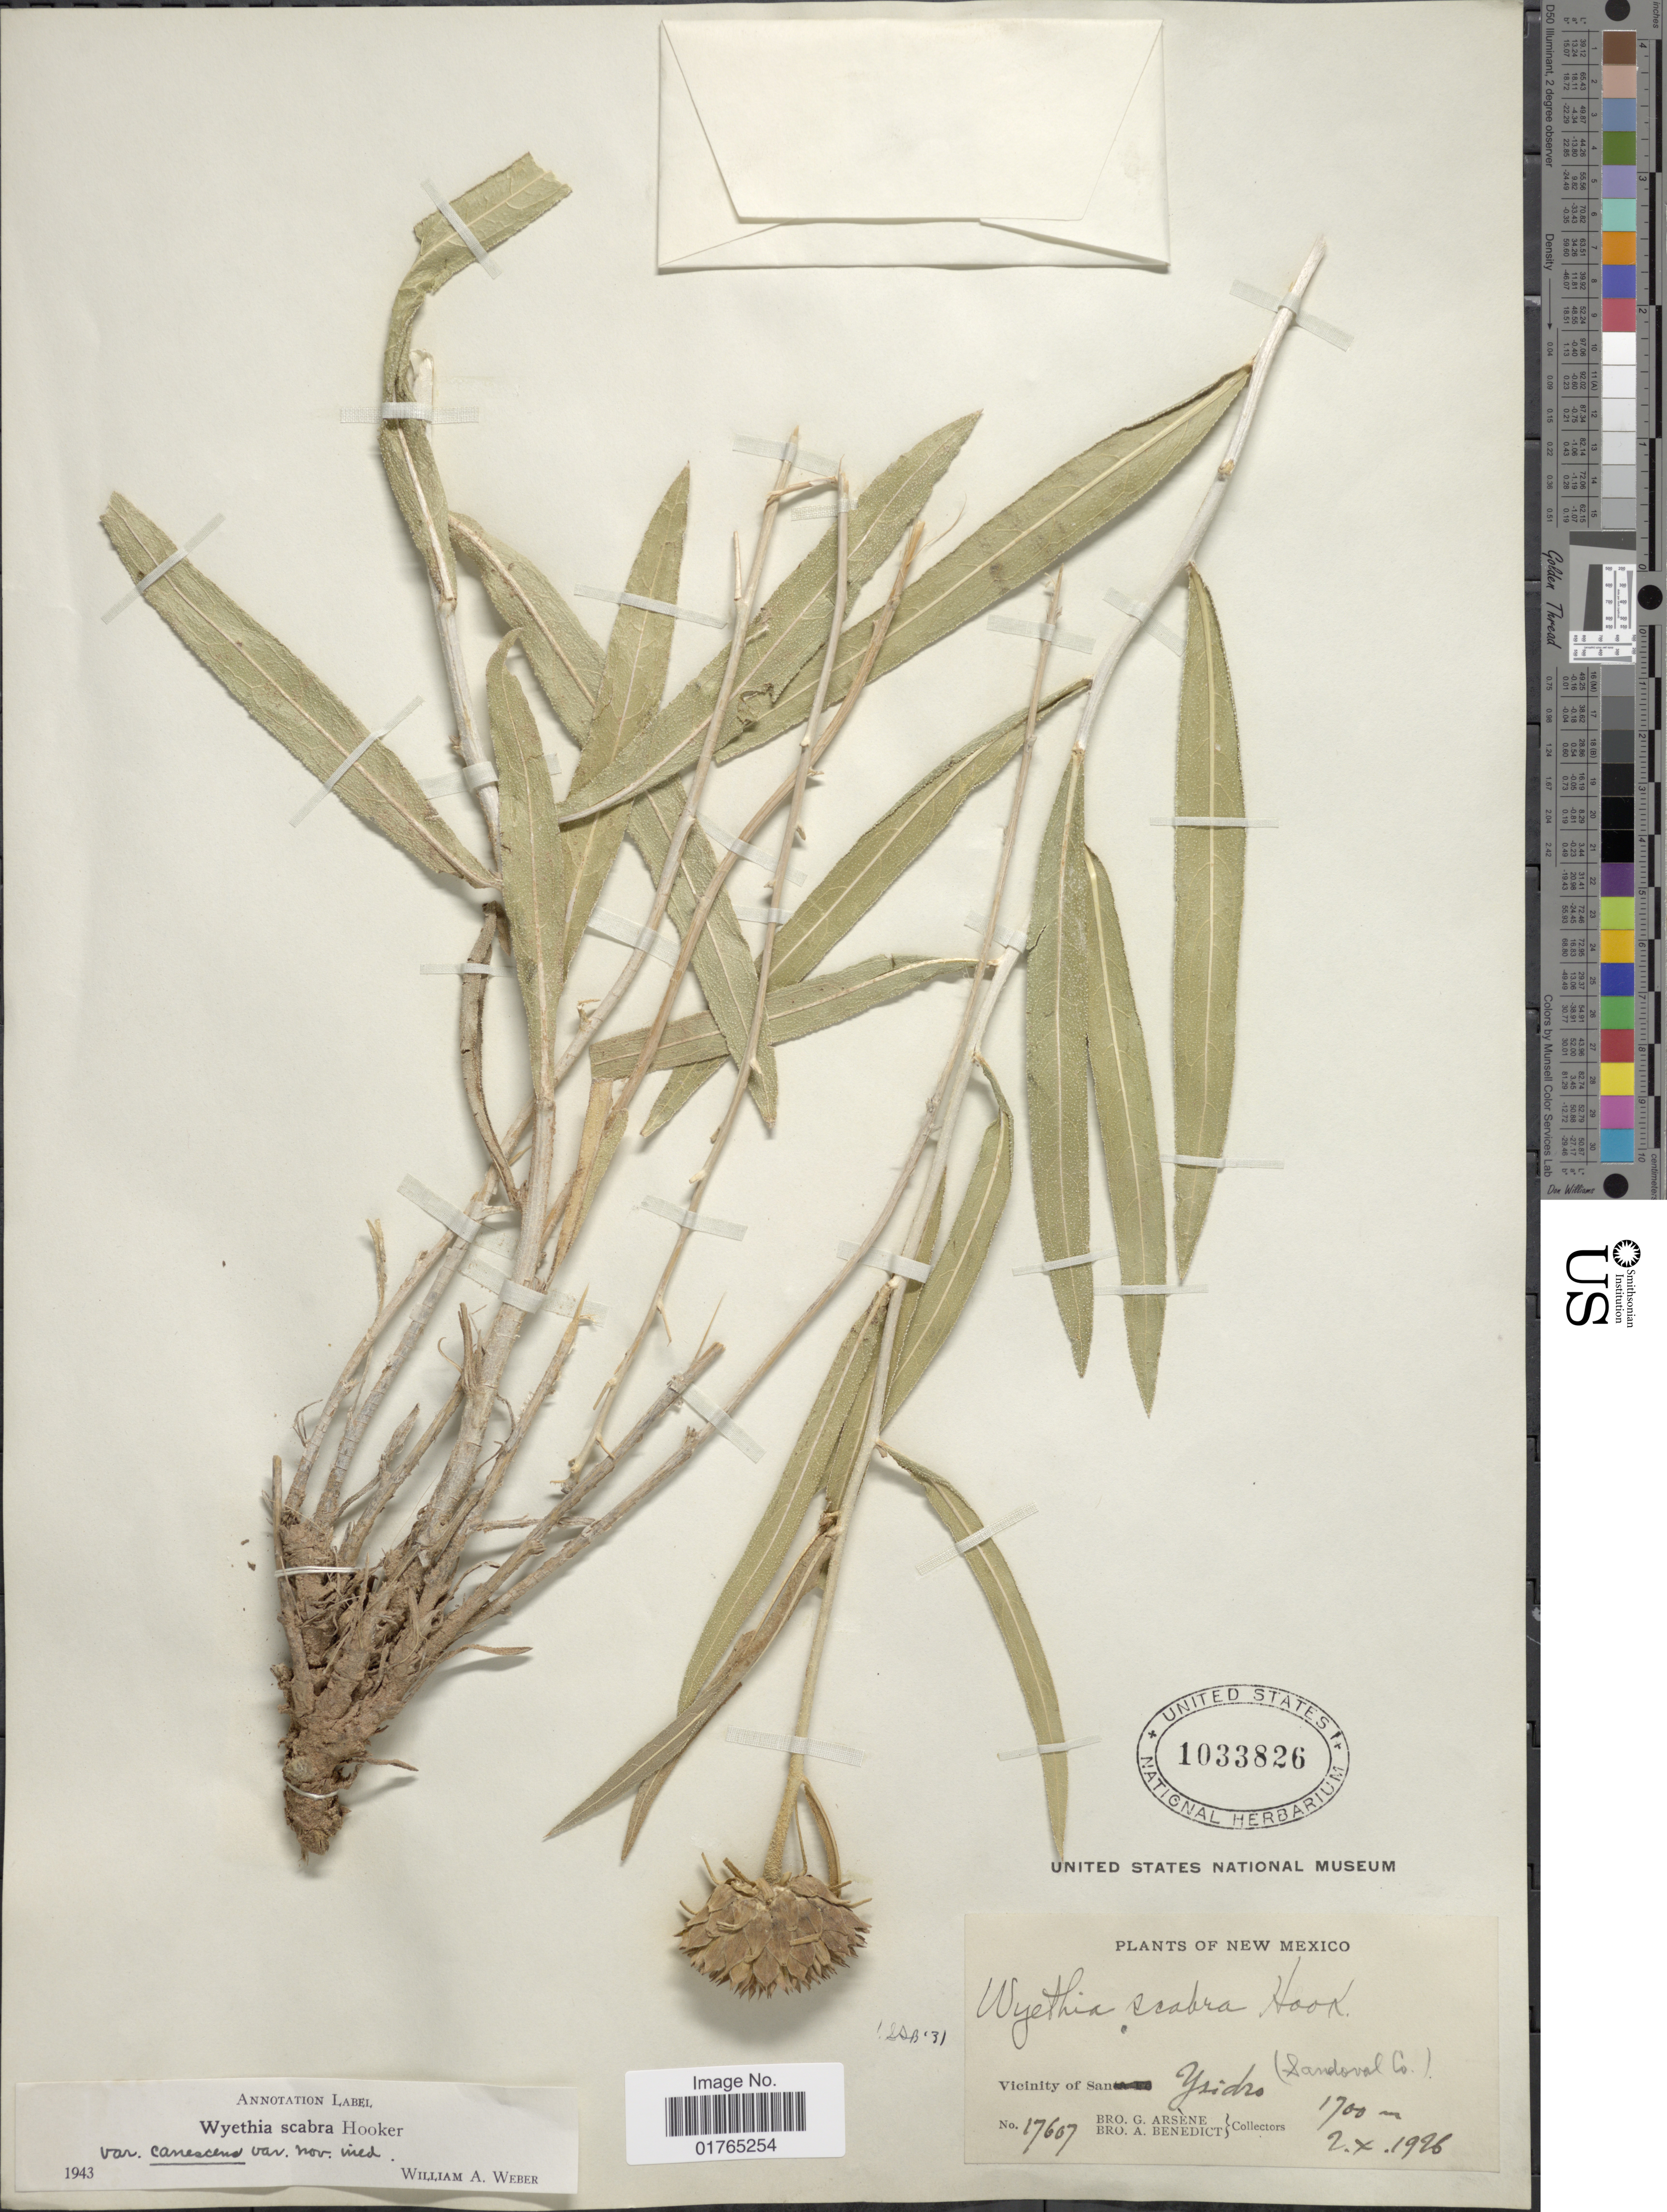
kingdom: Plantae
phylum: Tracheophyta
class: Magnoliopsida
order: Asterales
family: Asteraceae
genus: Wyethia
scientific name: Wyethia scabra var. canescens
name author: W.A. Weber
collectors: Bro. G. Arsène & Bro. A. Benedict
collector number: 17607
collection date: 1926-10-02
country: United States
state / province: New Mexico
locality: Vicinity o f Ysidro (Sandoval Co.)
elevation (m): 1700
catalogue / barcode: US 1033826